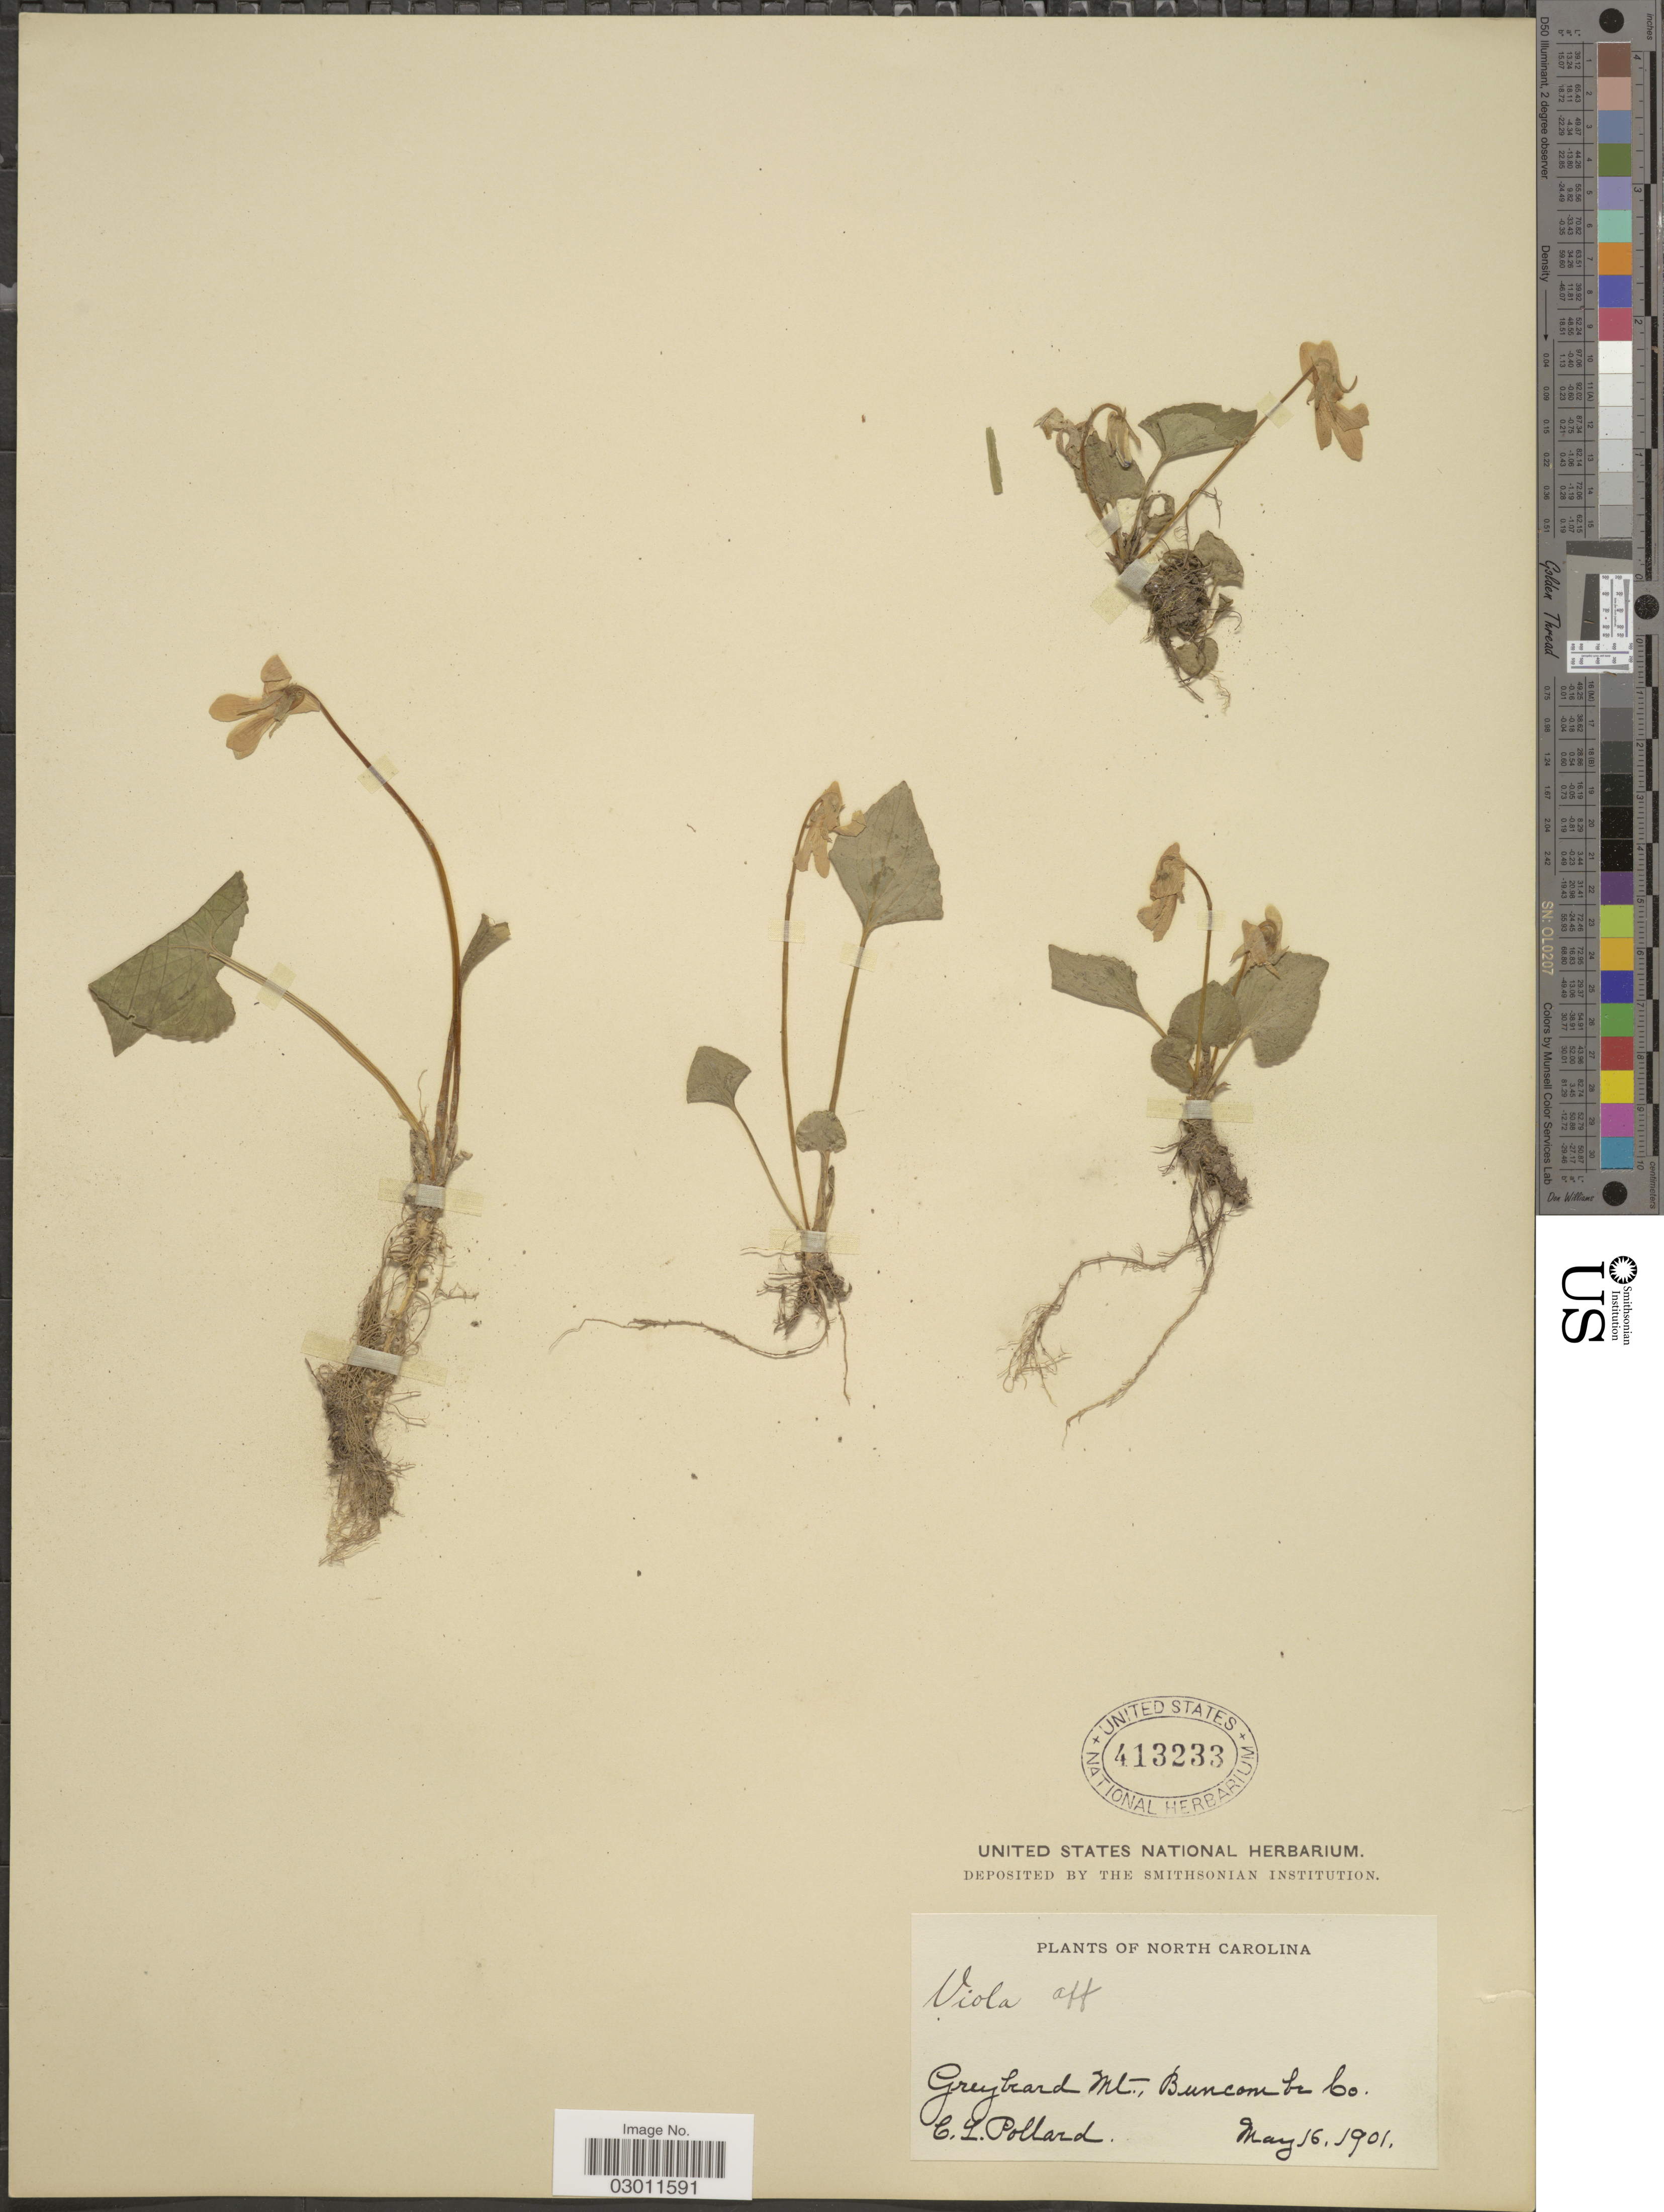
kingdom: Plantae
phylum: Tracheophyta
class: Magnoliopsida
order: Malpighiales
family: Violaceae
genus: Viola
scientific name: Viola affinis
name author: LeConte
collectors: C. L. Pollard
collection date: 1901-05-16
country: United States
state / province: North Carolina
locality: Greybeard Mt., Buncombe Co.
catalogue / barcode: US 413233